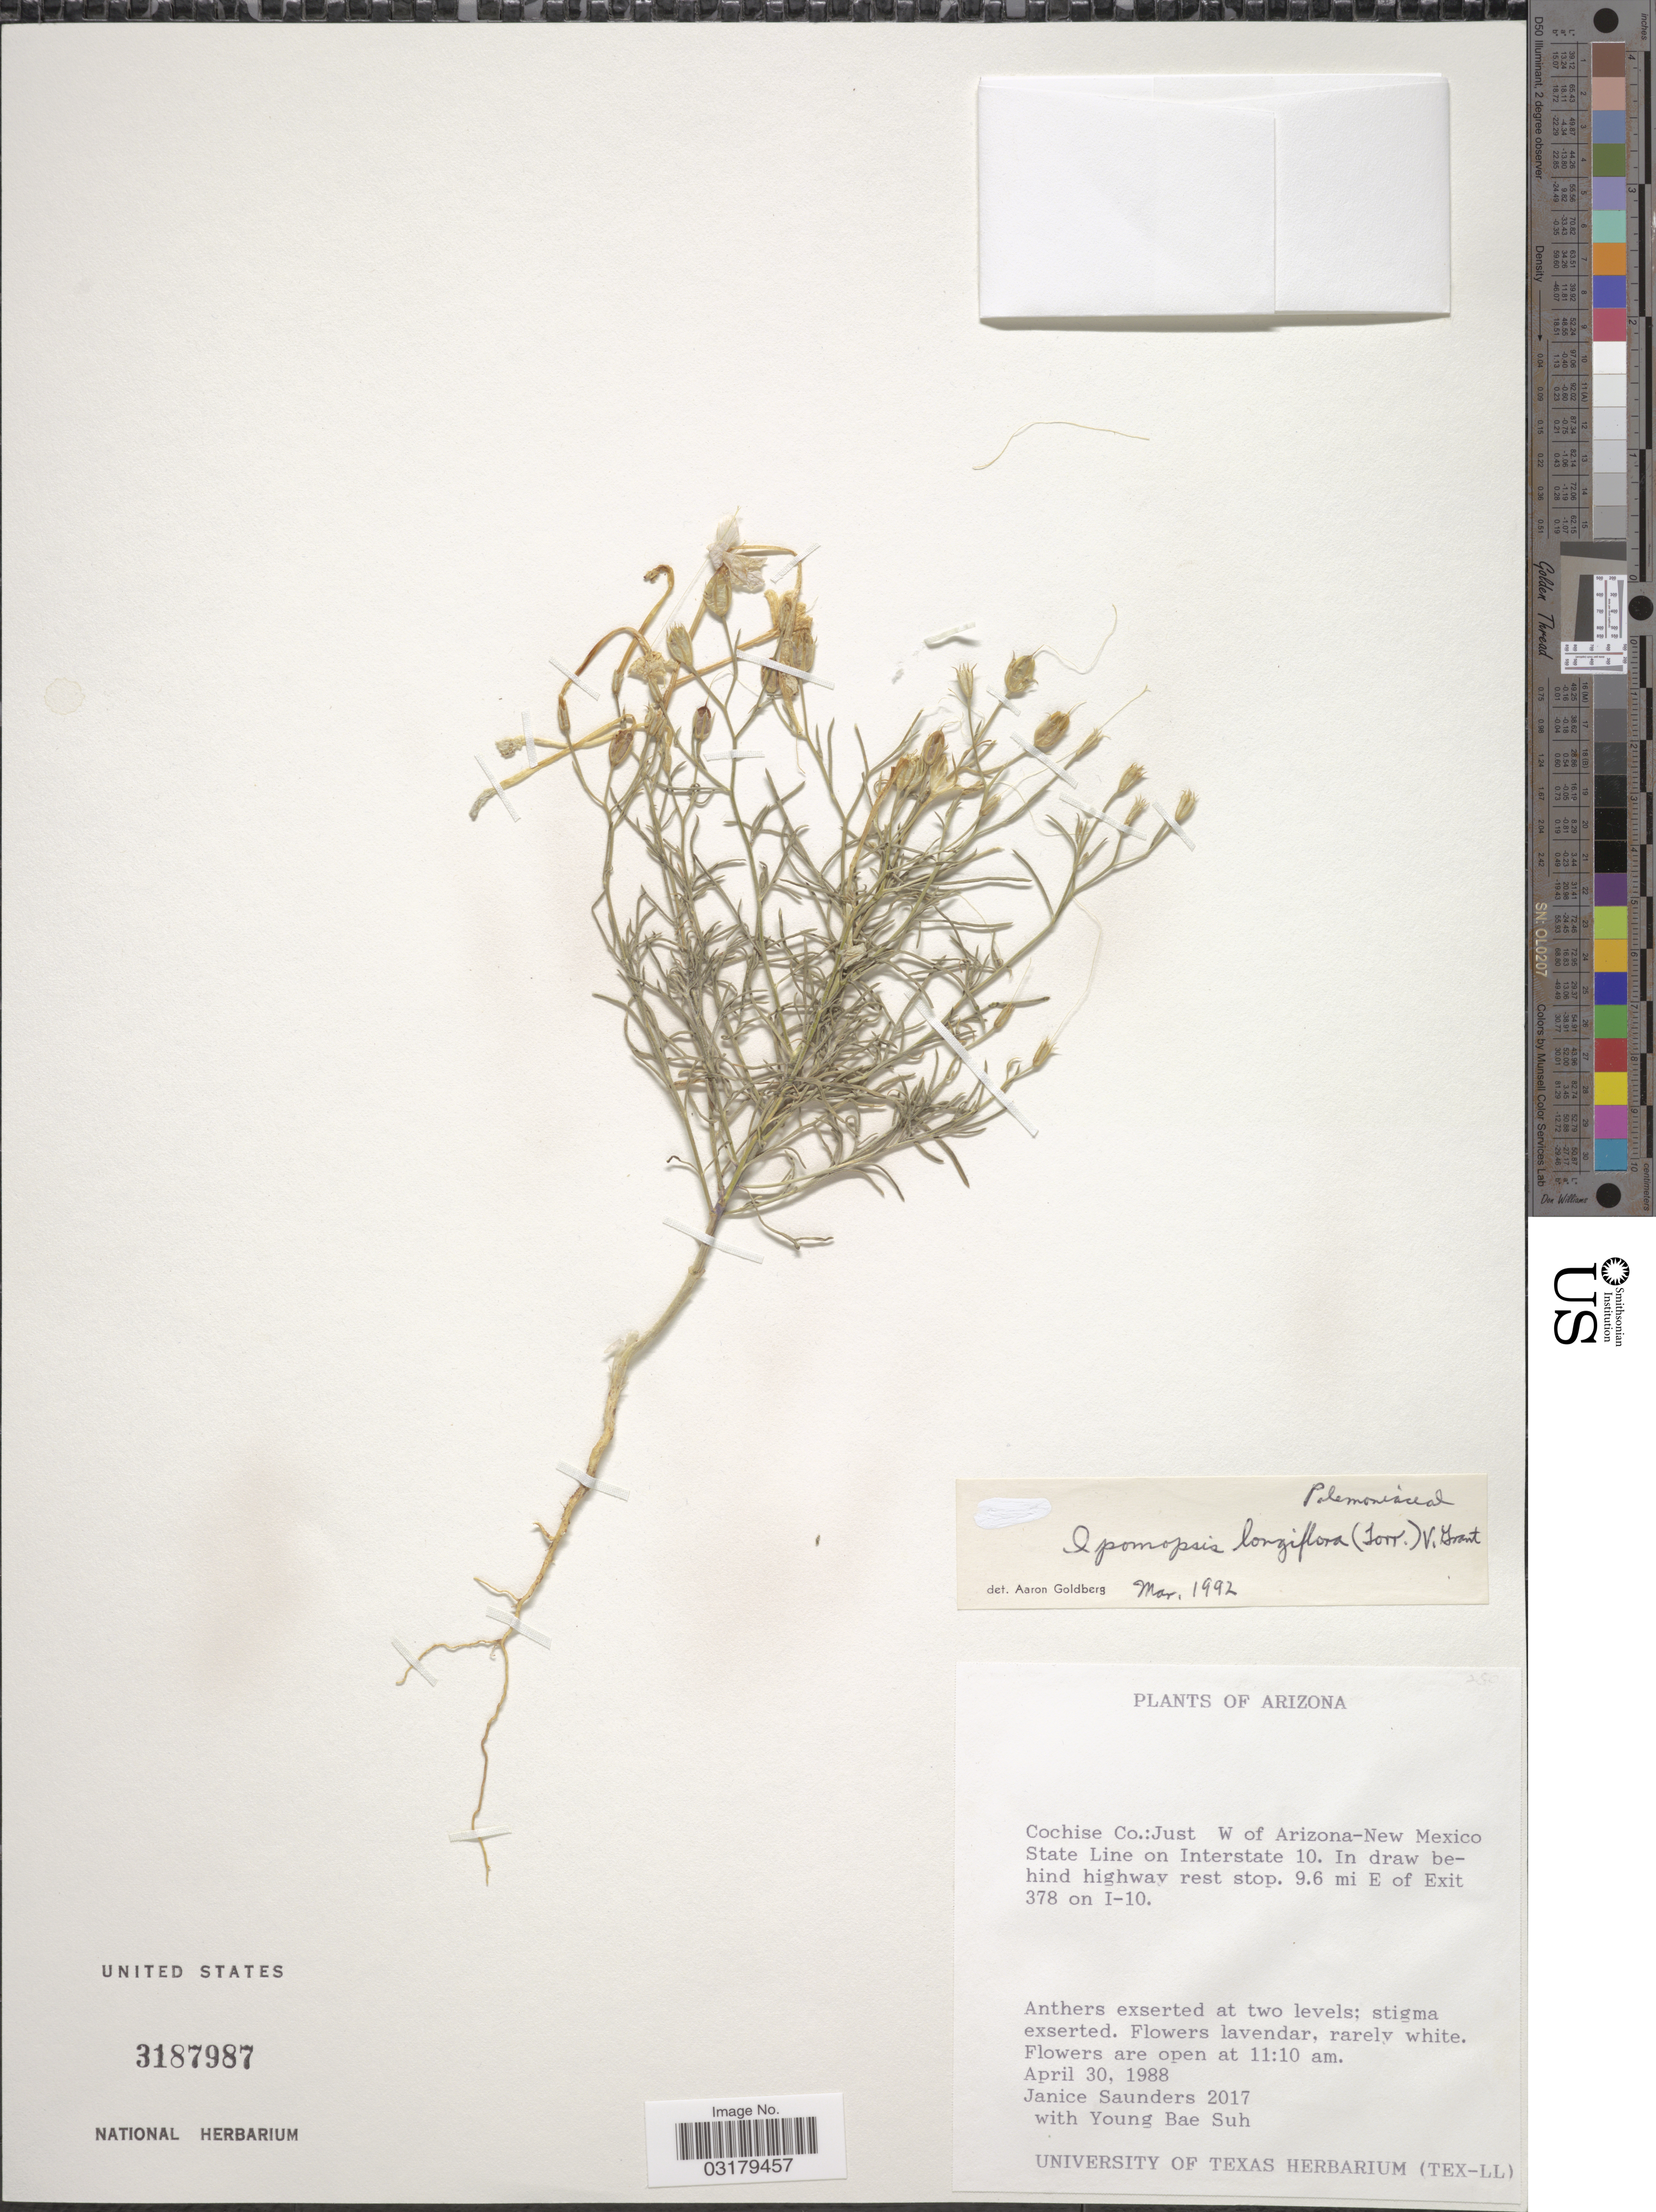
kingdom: Plantae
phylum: Tracheophyta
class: Magnoliopsida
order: Ericales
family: Polemoniaceae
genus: Ipomopsis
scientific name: Ipomopsis longiflora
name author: (Torr.) V.E. Grant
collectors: J. G. Saunders & Y. Suh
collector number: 2017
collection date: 1988-04-30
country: United States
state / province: Arizona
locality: Cochise Co.: Just W of Arizona-New Mexico State line on Interstate 10. In draw behind highway rest stop. 9.6 mi E of Exit 378 on I-10.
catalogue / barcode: US 3187987